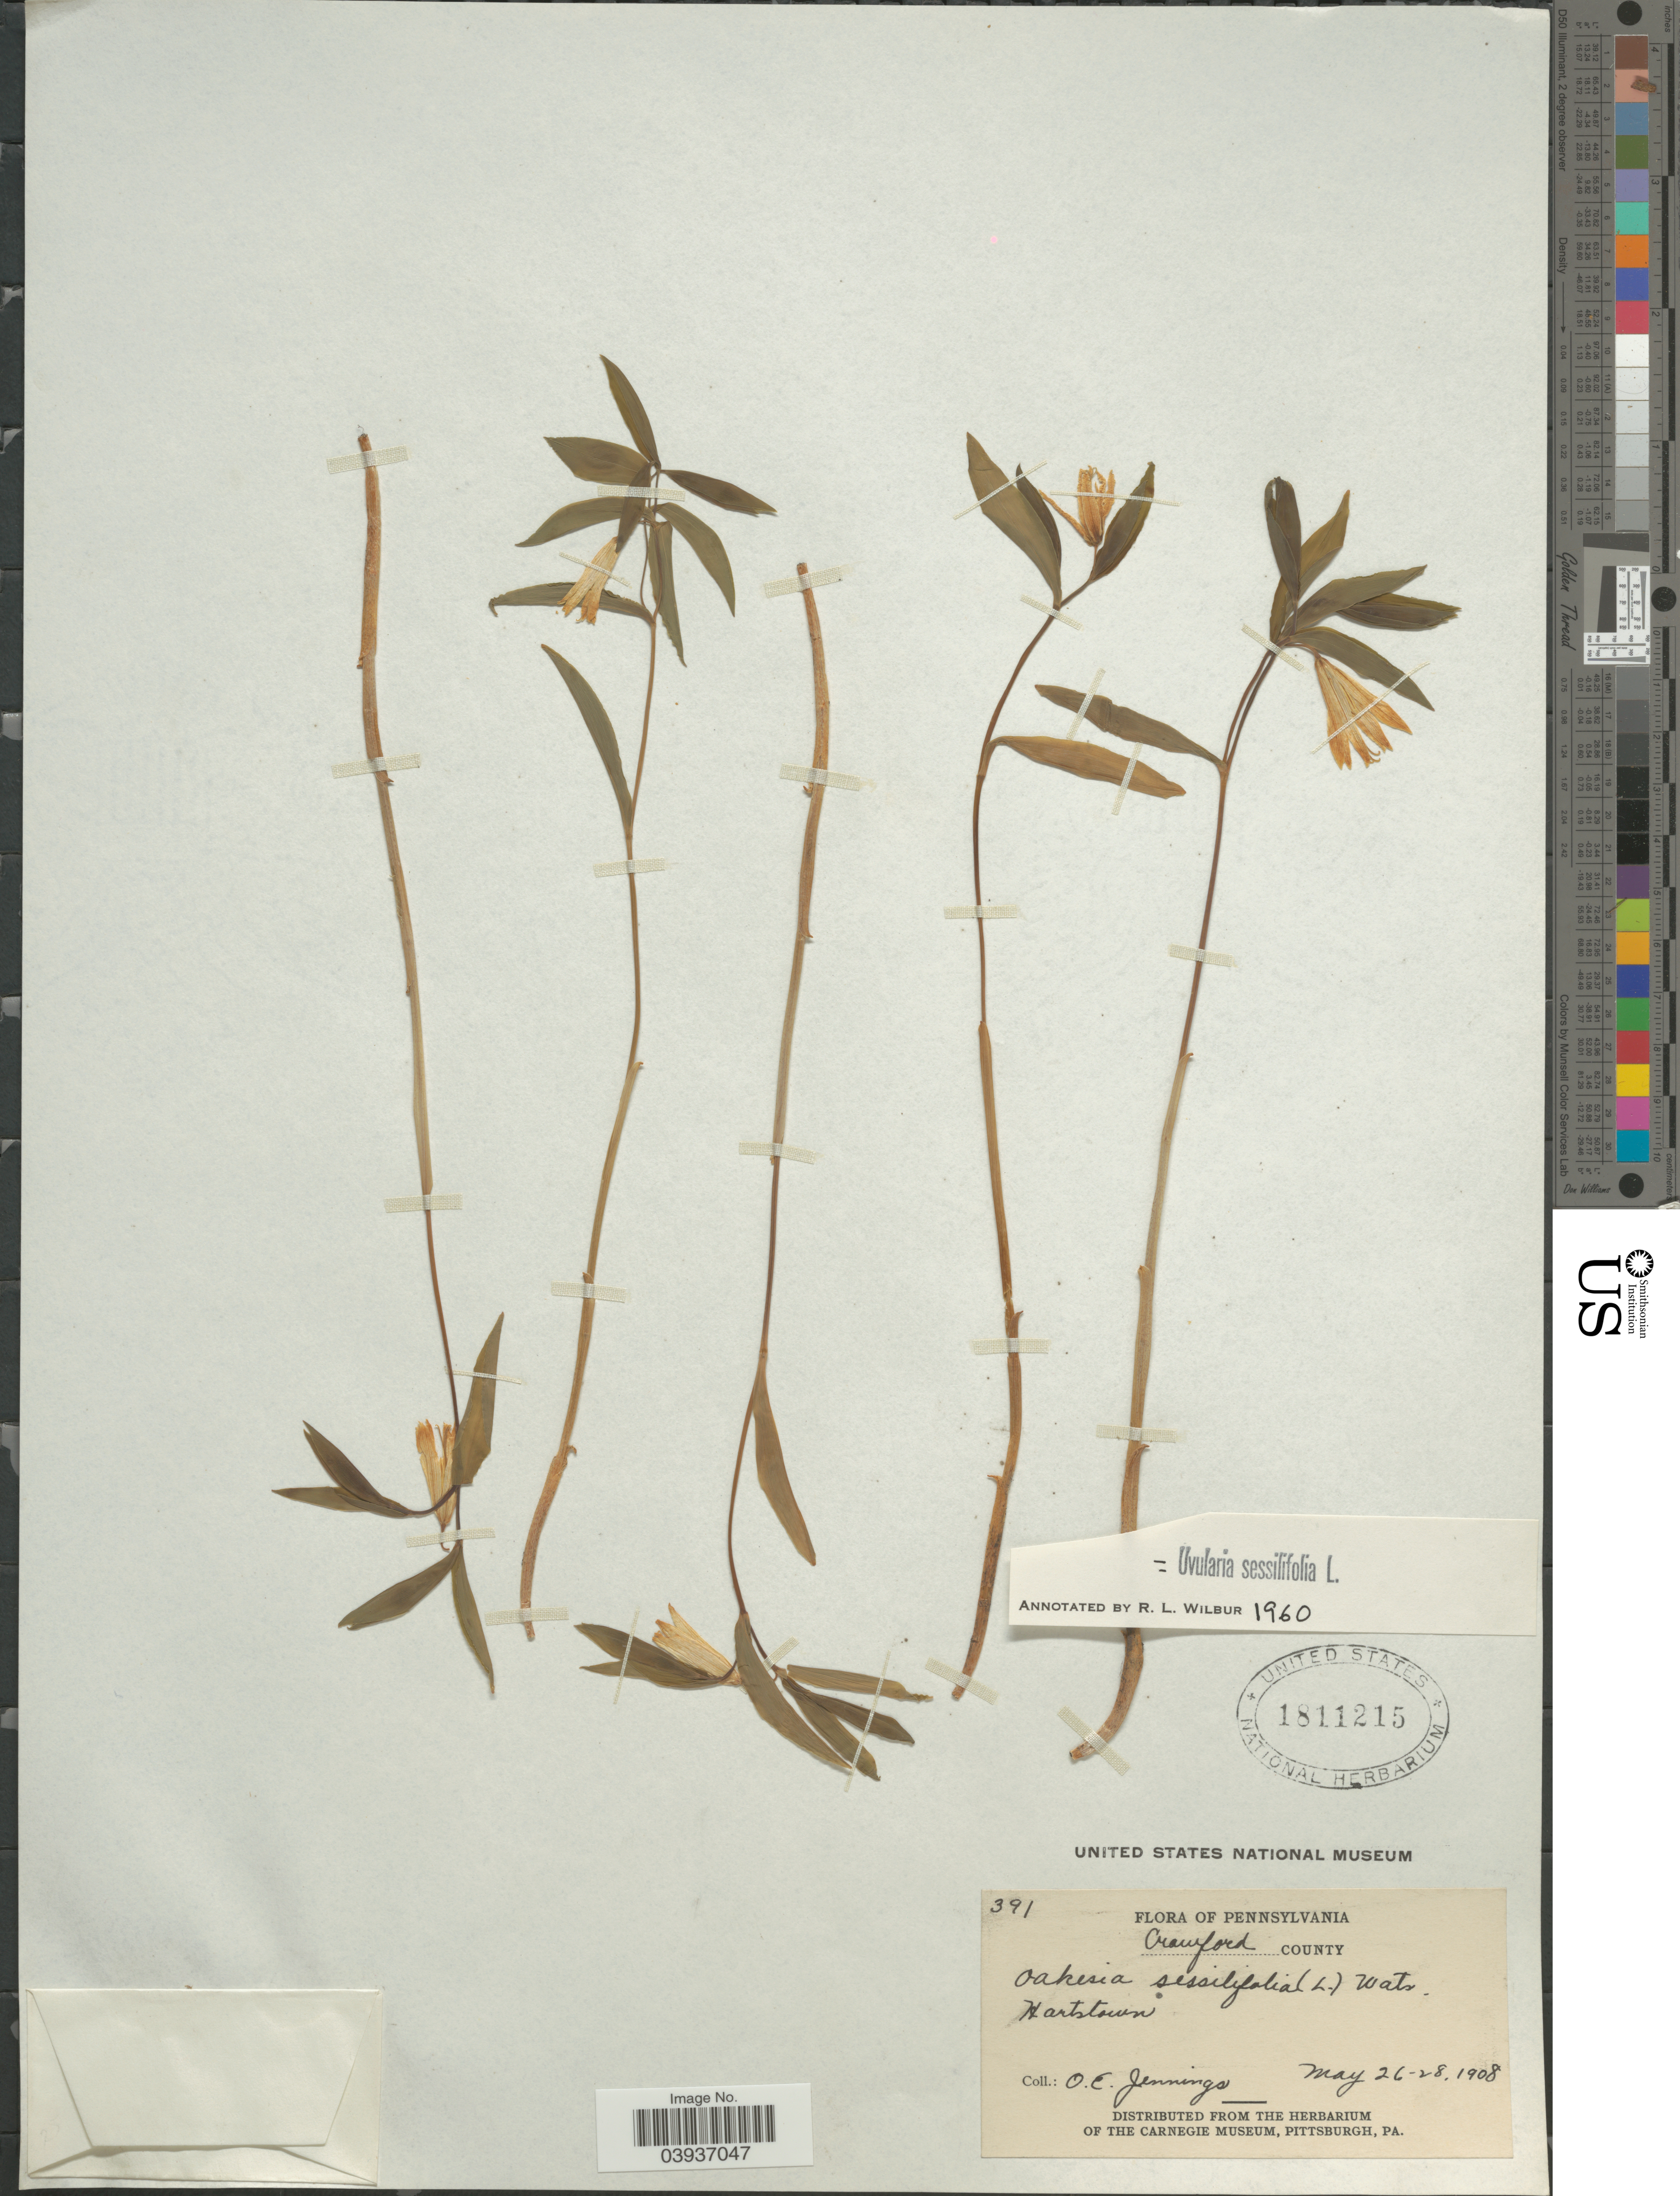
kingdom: Plantae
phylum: Tracheophyta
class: Liliopsida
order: Liliales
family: Colchicaceae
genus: Uvularia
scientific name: Uvularia sessilifolia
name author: L.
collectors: O. E. Jennings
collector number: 391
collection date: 1908-05-26/1908-05-28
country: United States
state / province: Pennsylvania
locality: Crawford County. Hartstown.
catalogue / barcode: US 1811215